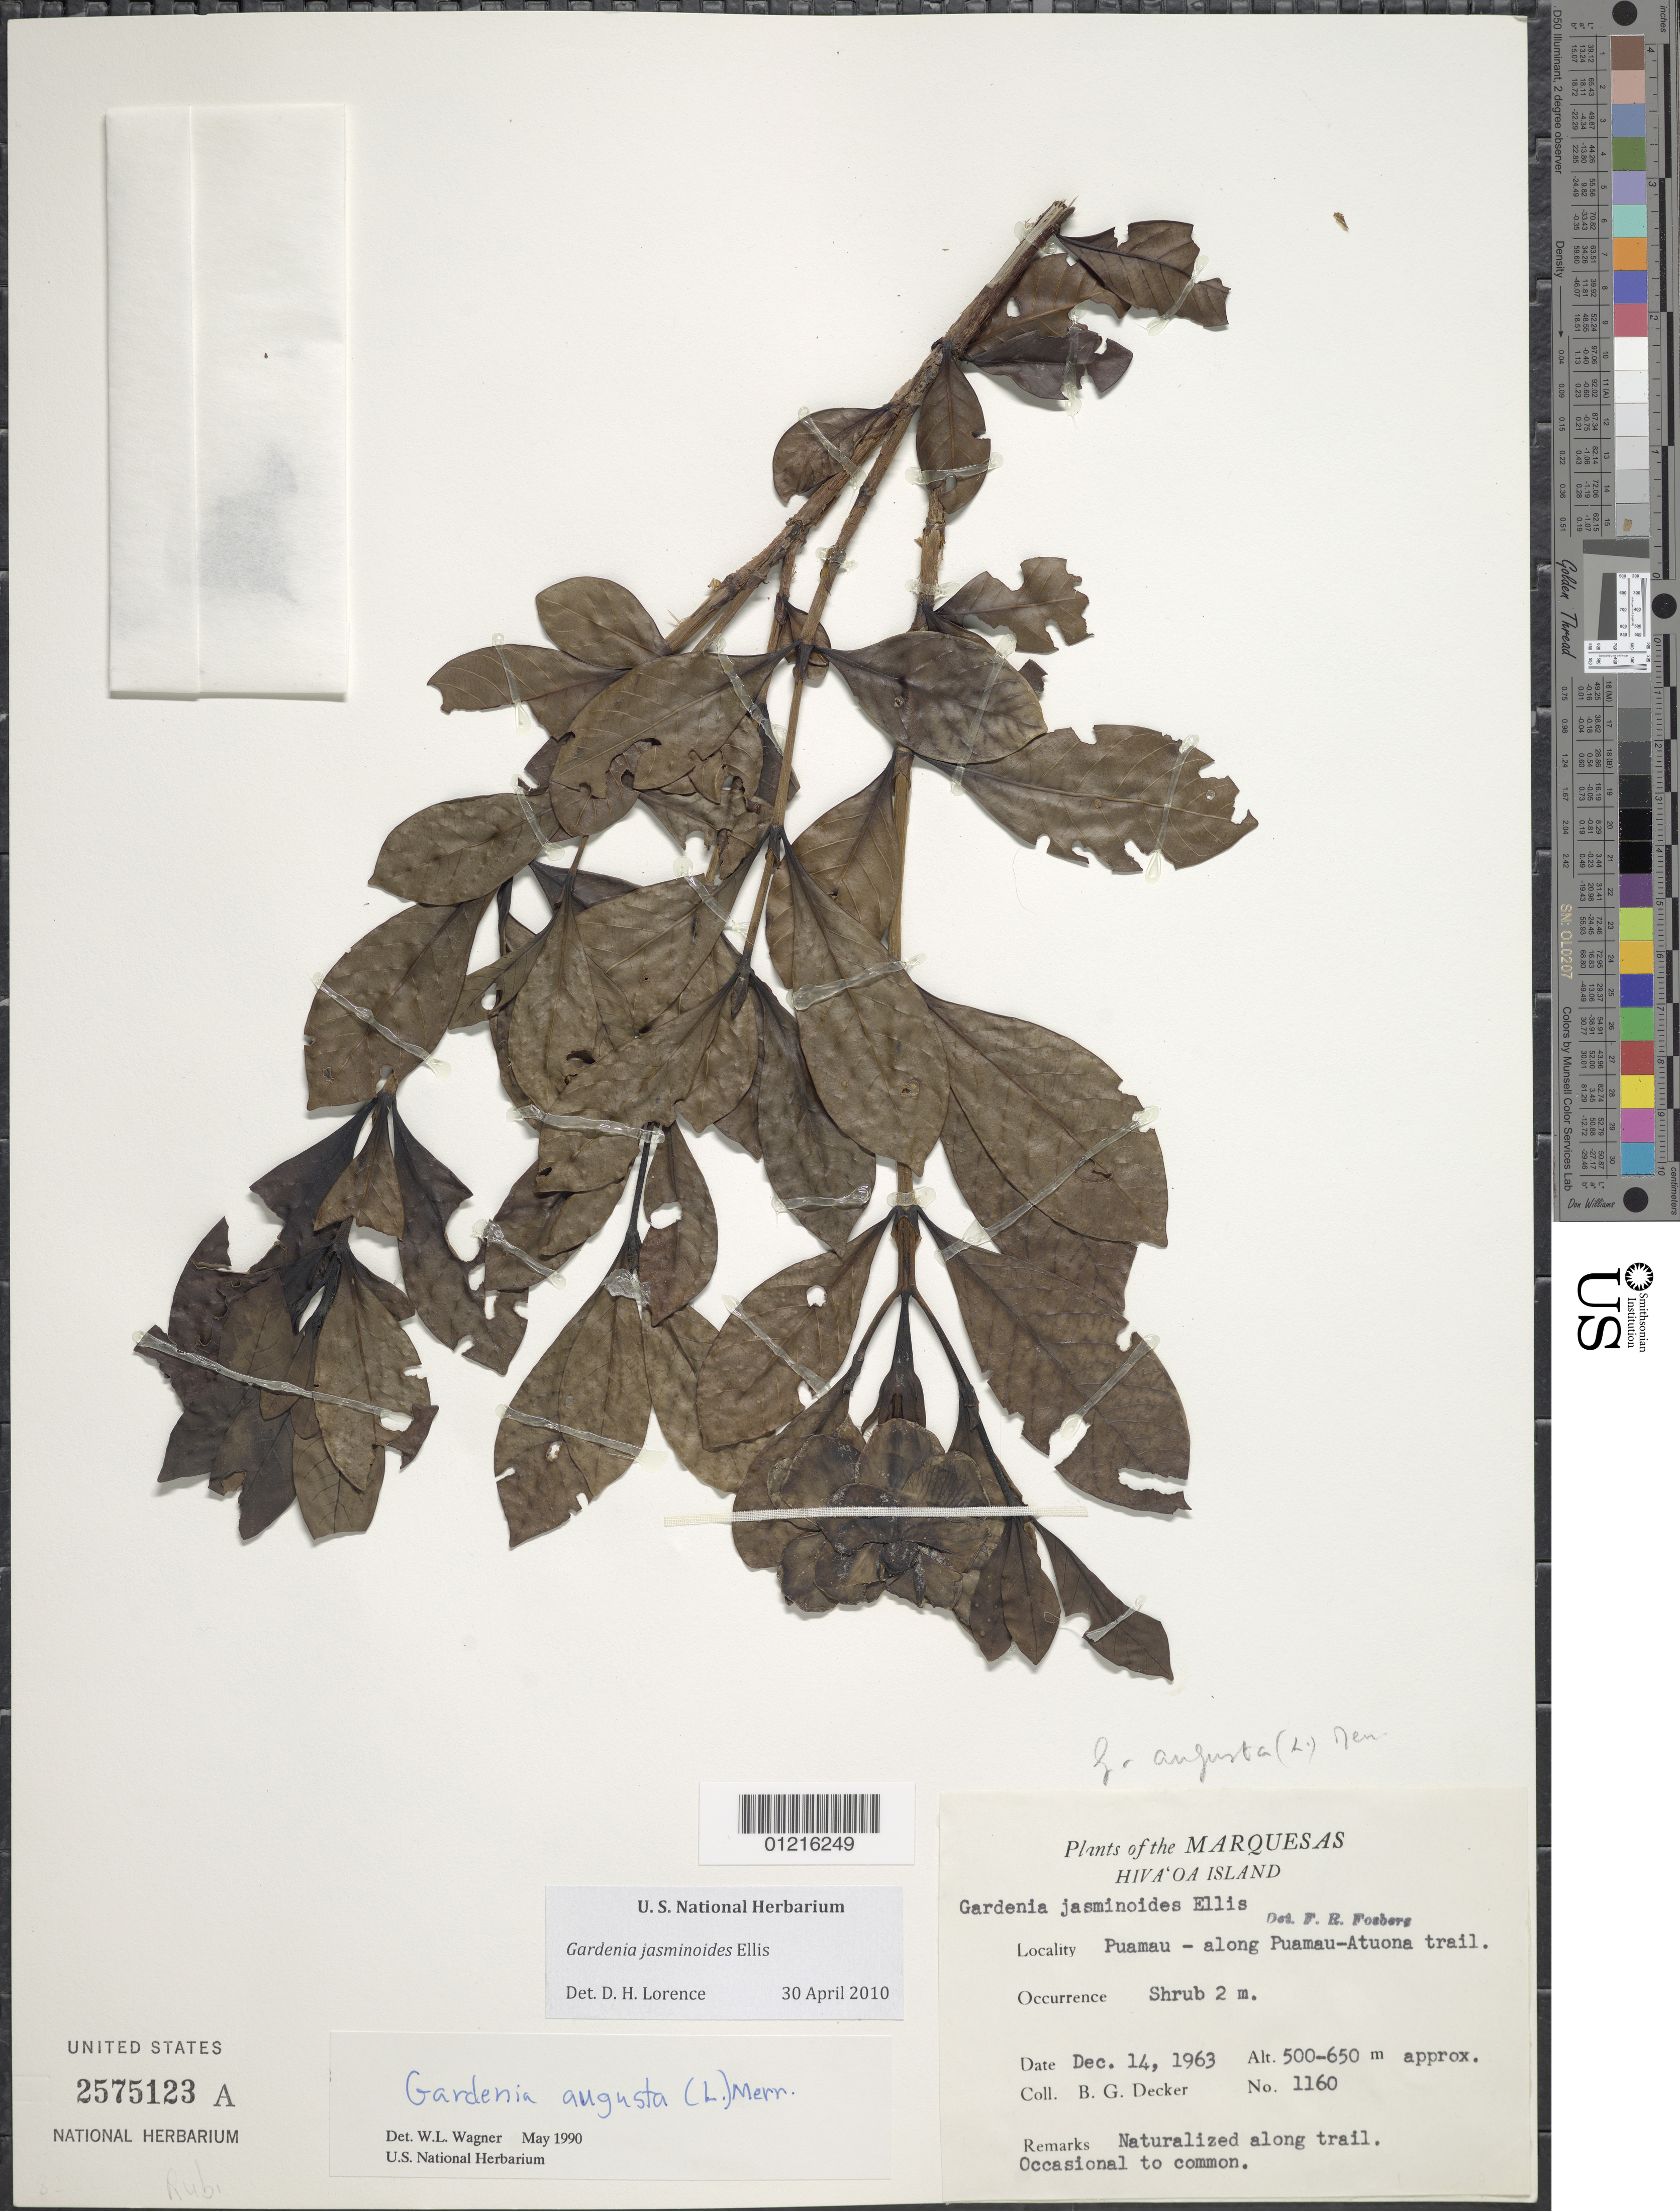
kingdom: Plantae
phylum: Tracheophyta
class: Magnoliopsida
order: Gentianales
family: Rubiaceae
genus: Gardenia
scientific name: Gardenia jasminoides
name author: J. Ellis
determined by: Lorence, David H., (PTBG), National Tropical Botanical Garden (UNITED STATES)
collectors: B. G. Decker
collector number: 1160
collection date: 1963-12-14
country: French Polynesia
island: Hiva Oa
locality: Puamau, along Puamau-Atuona Trail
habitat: Naturalized along trail. Occasional to common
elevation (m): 500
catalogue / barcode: US 2575123A